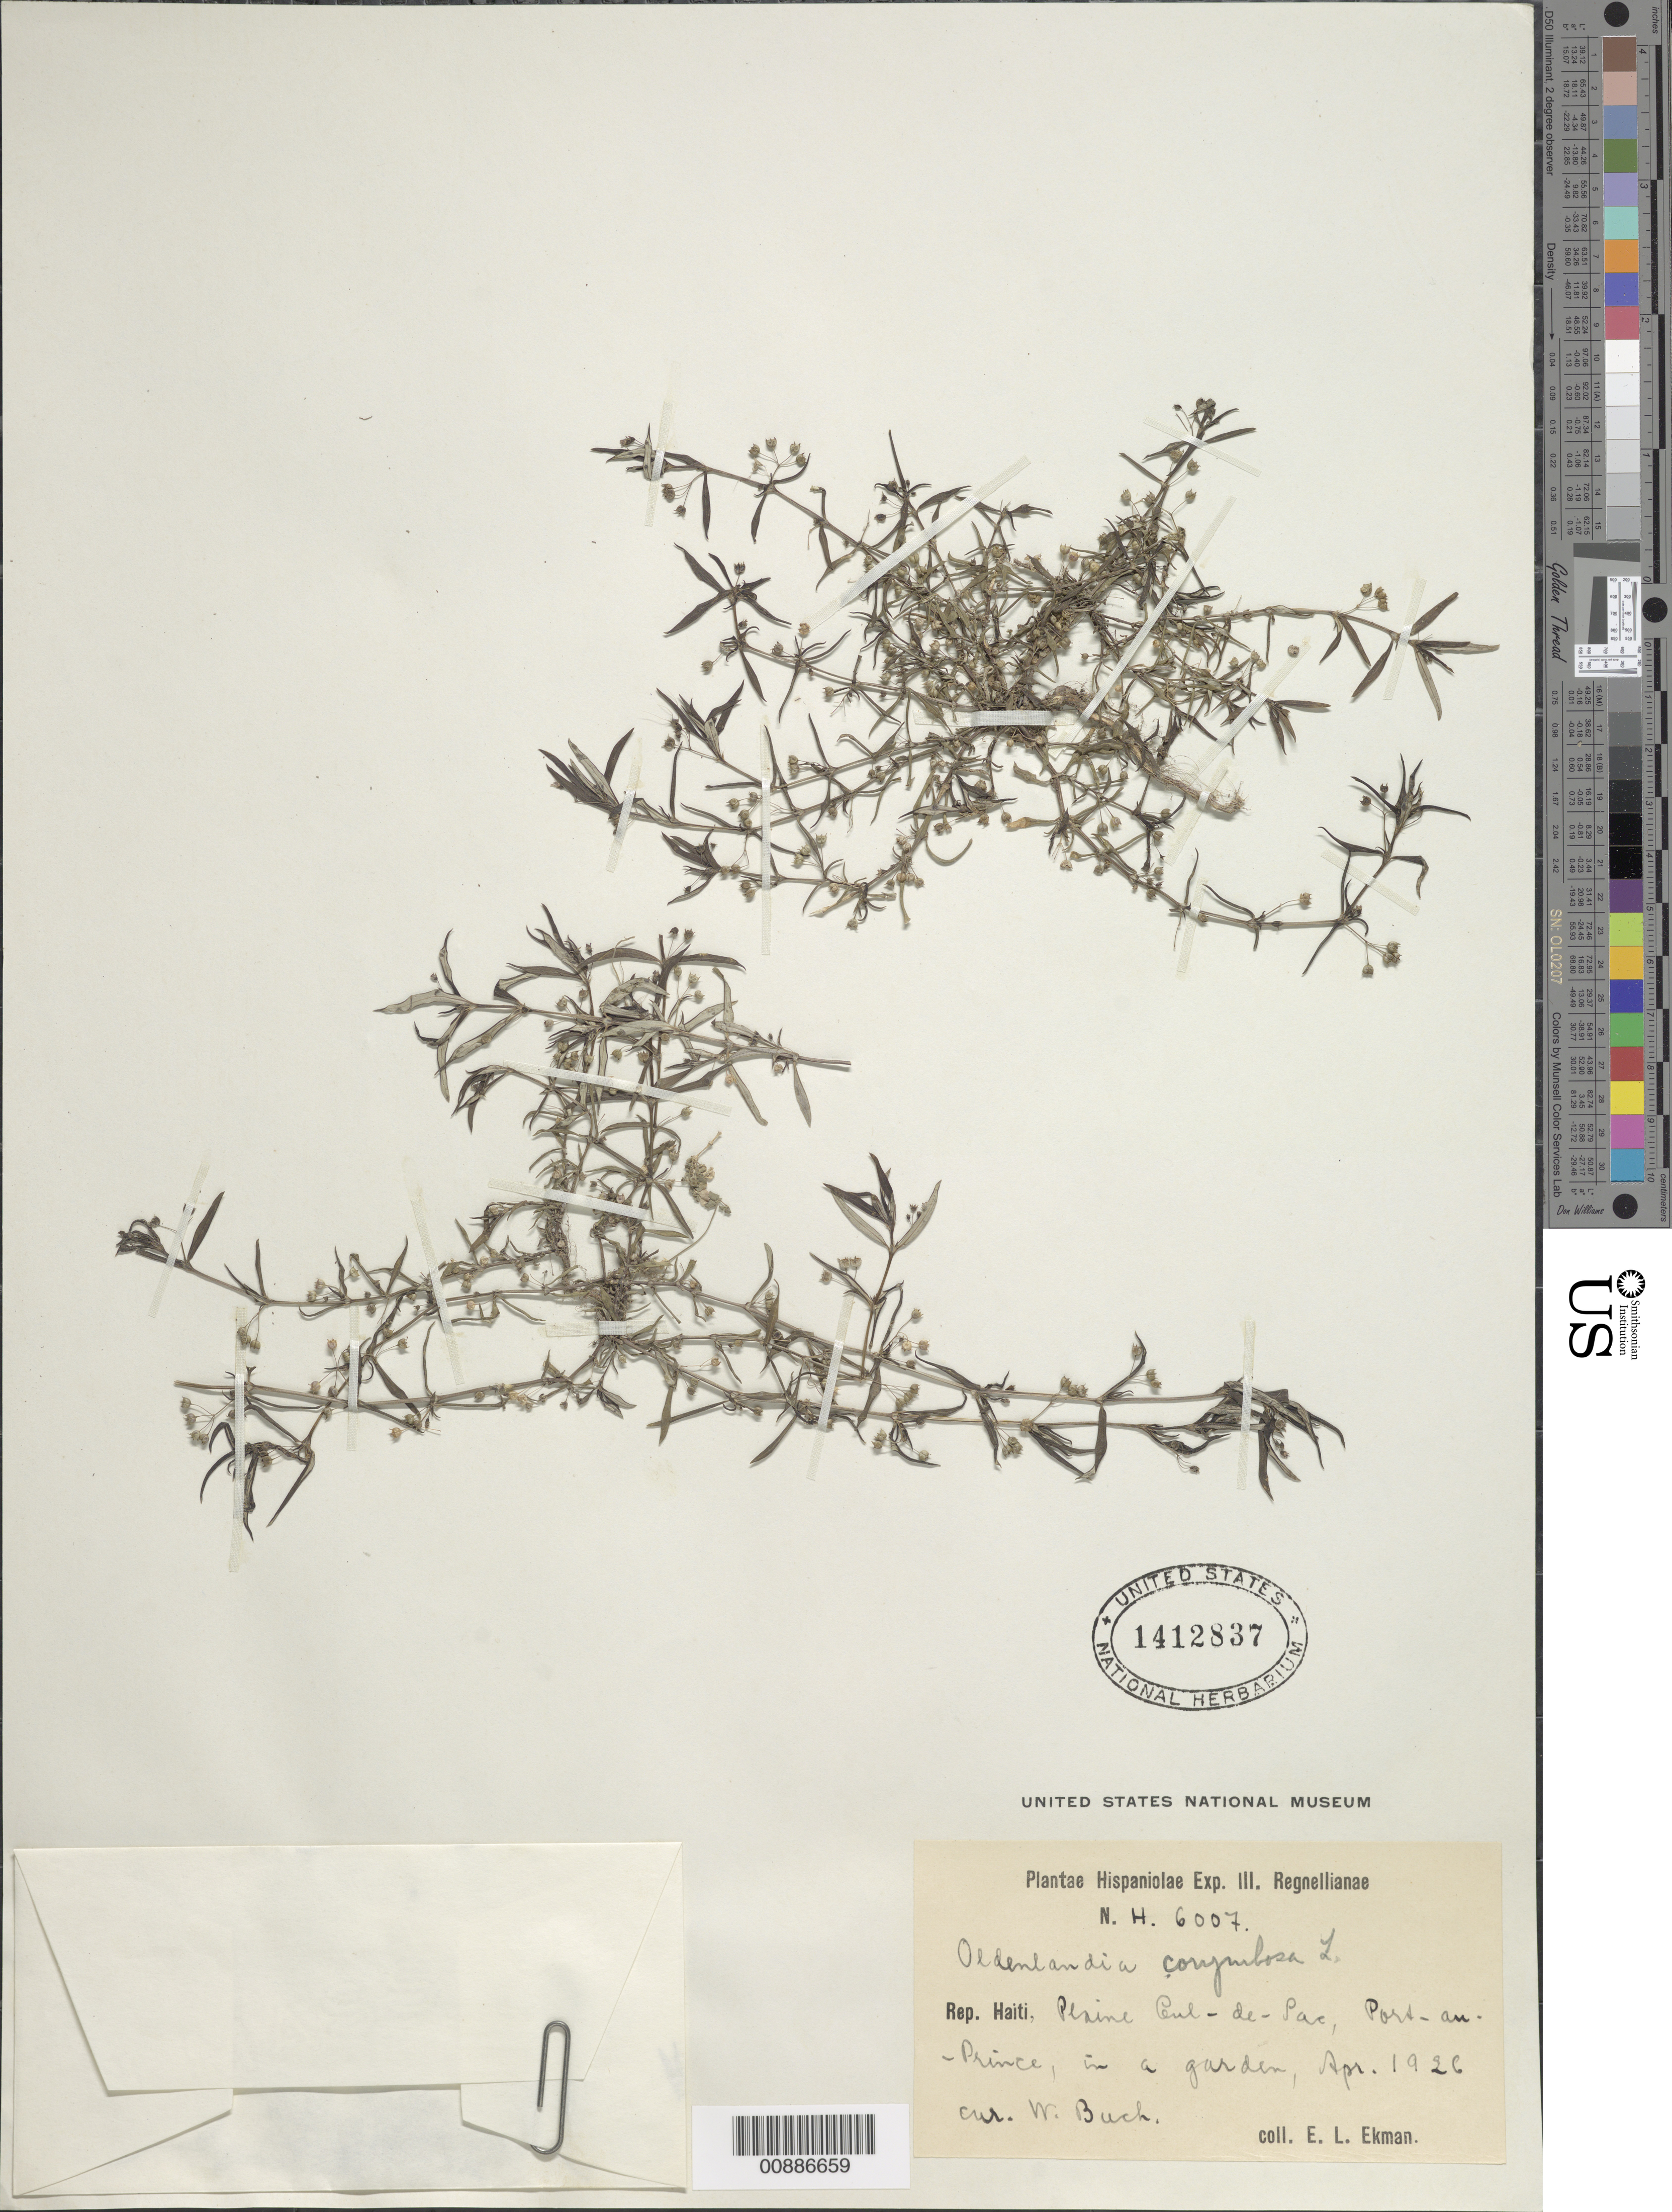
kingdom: Plantae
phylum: Tracheophyta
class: Magnoliopsida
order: Gentianales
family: Rubiaceae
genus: Oldenlandia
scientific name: Oldenlandia corymbosa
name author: L.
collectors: E. L. Ekman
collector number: H. 6007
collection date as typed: Apr 1926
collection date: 1926-04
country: Haiti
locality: Plaine Cul-de-Sac, Port au Prince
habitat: In garden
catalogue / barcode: US 1412837